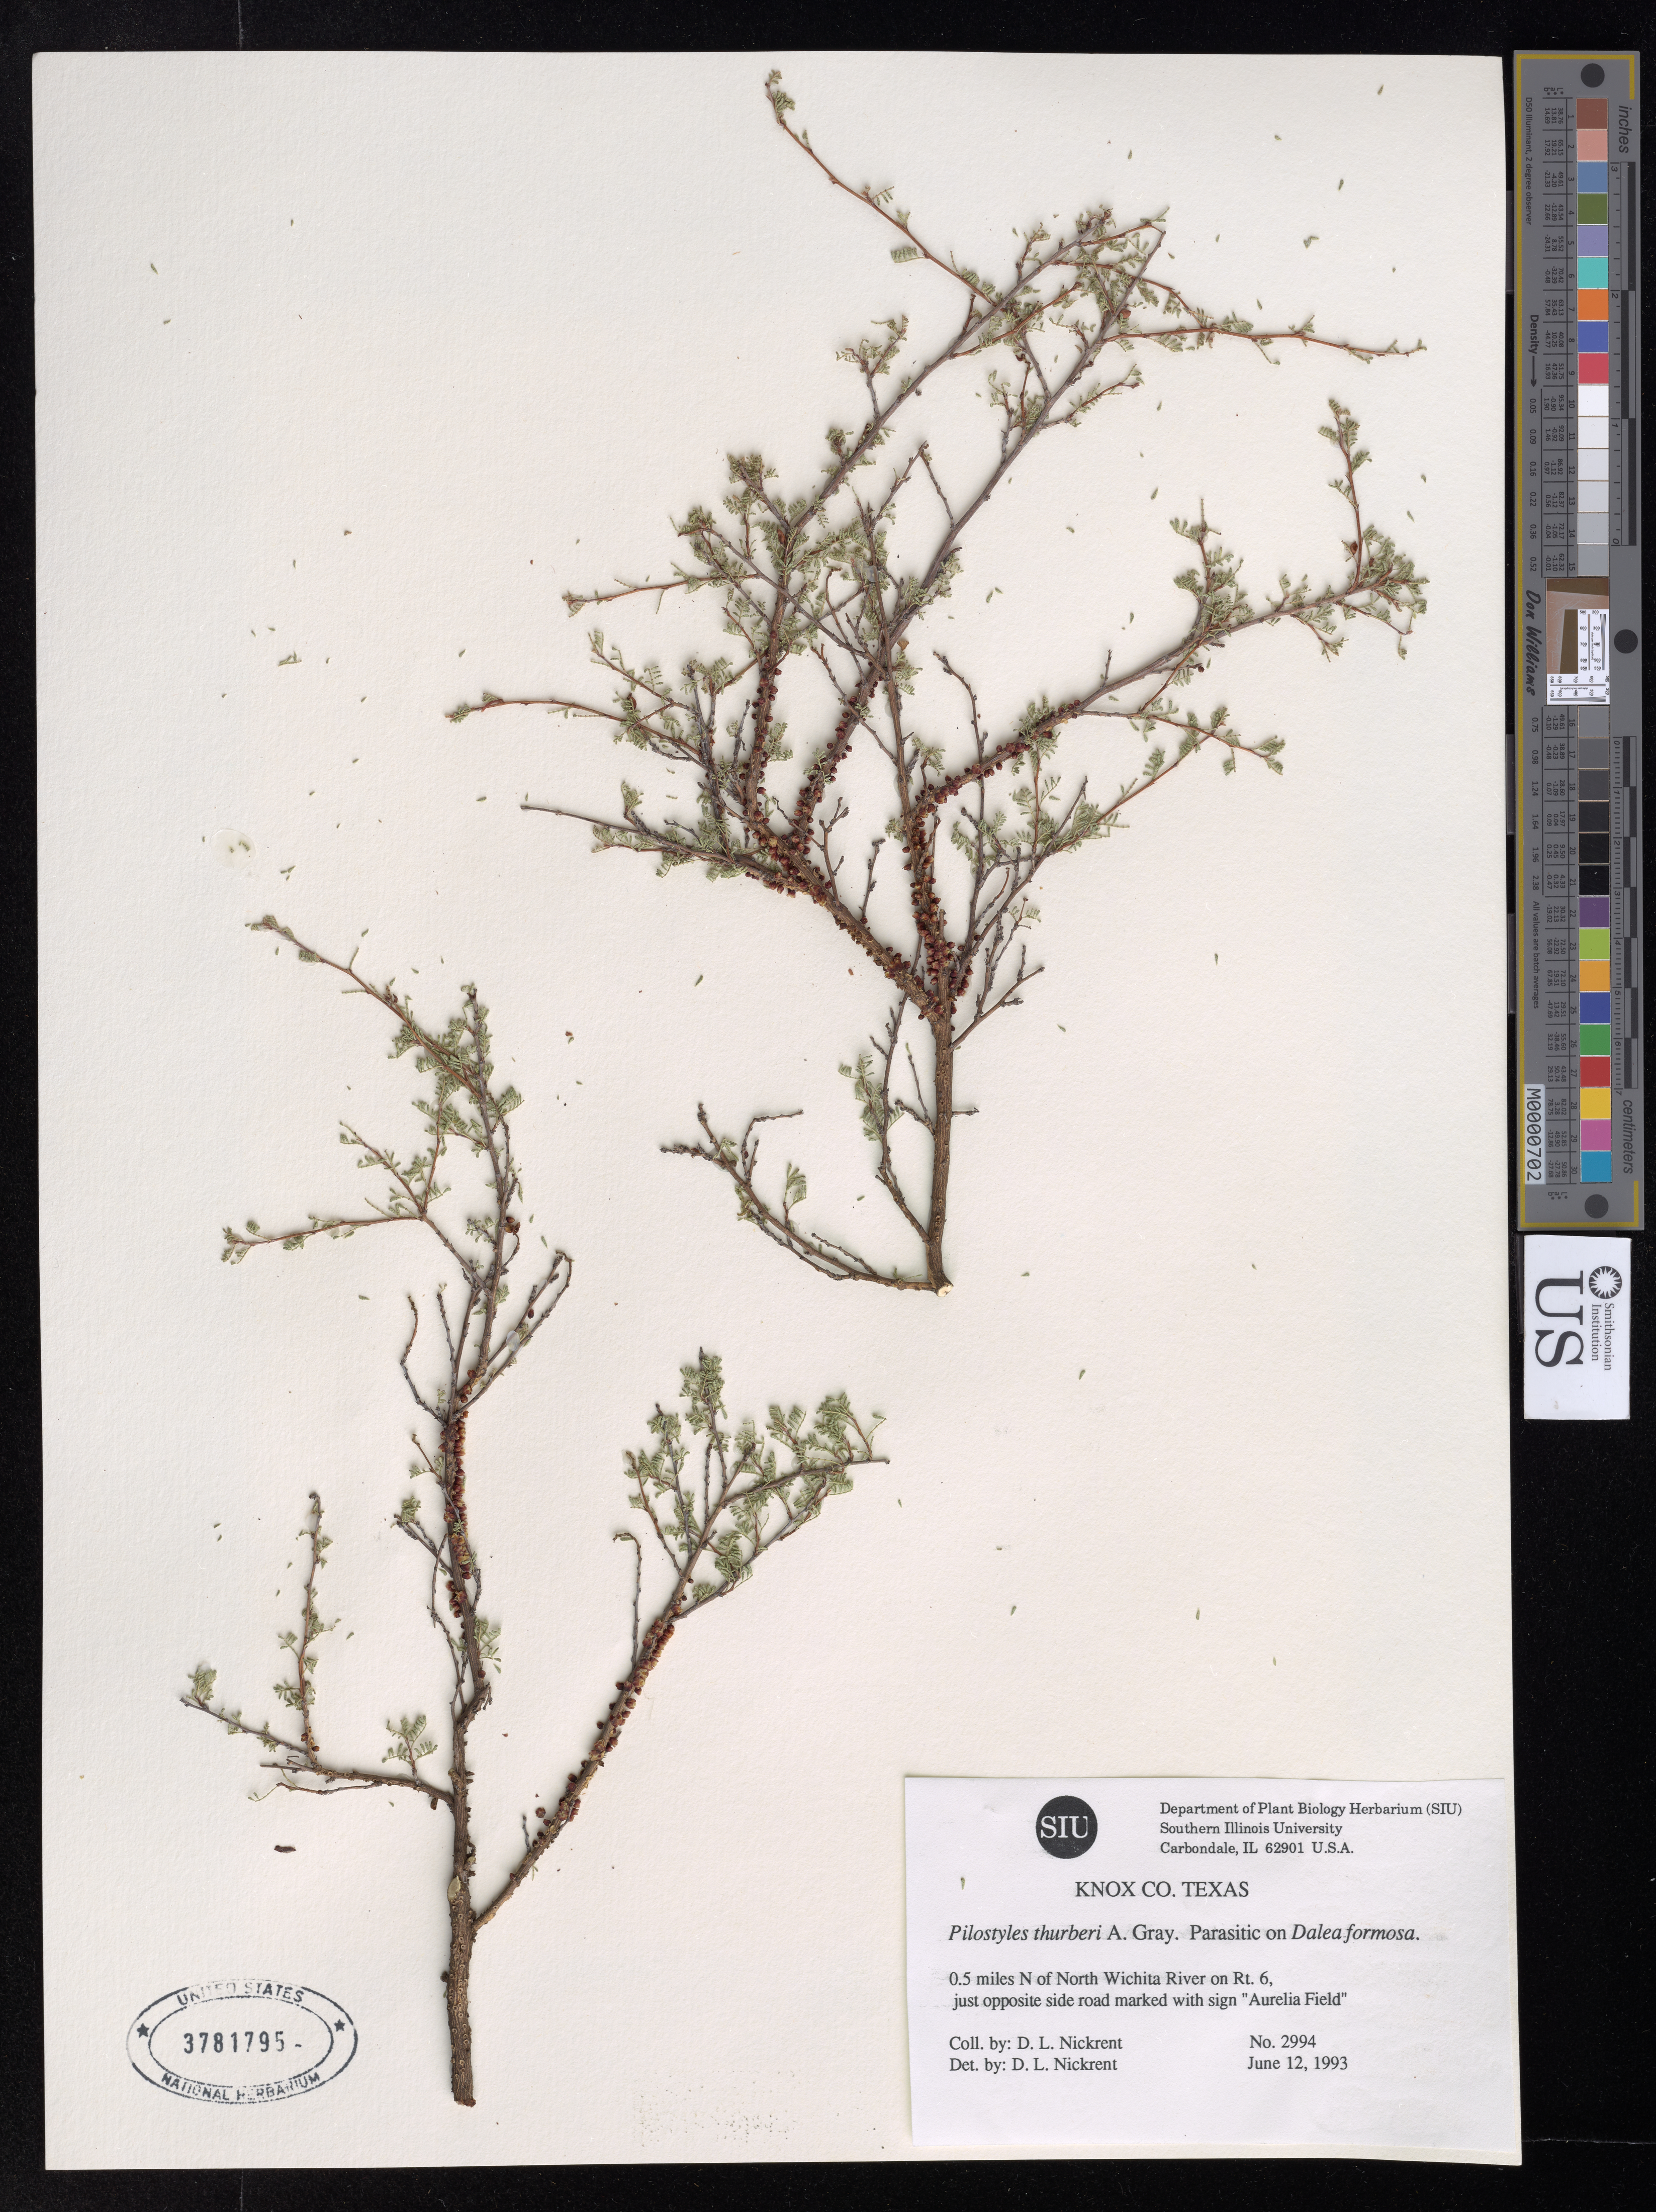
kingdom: Plantae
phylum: Tracheophyta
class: Magnoliopsida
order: Cucurbitales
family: Apodanthaceae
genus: Pilostyles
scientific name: Pilostyles thurberi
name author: A. Gray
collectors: D. Nickrent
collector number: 2994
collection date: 1993-06-12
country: United States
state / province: Texas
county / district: Knox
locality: Knox Co. 0.5 miles N of North Wichita River on Rt. 6, just opposite side road marked with sign "Aurelia Field".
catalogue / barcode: US 3781795